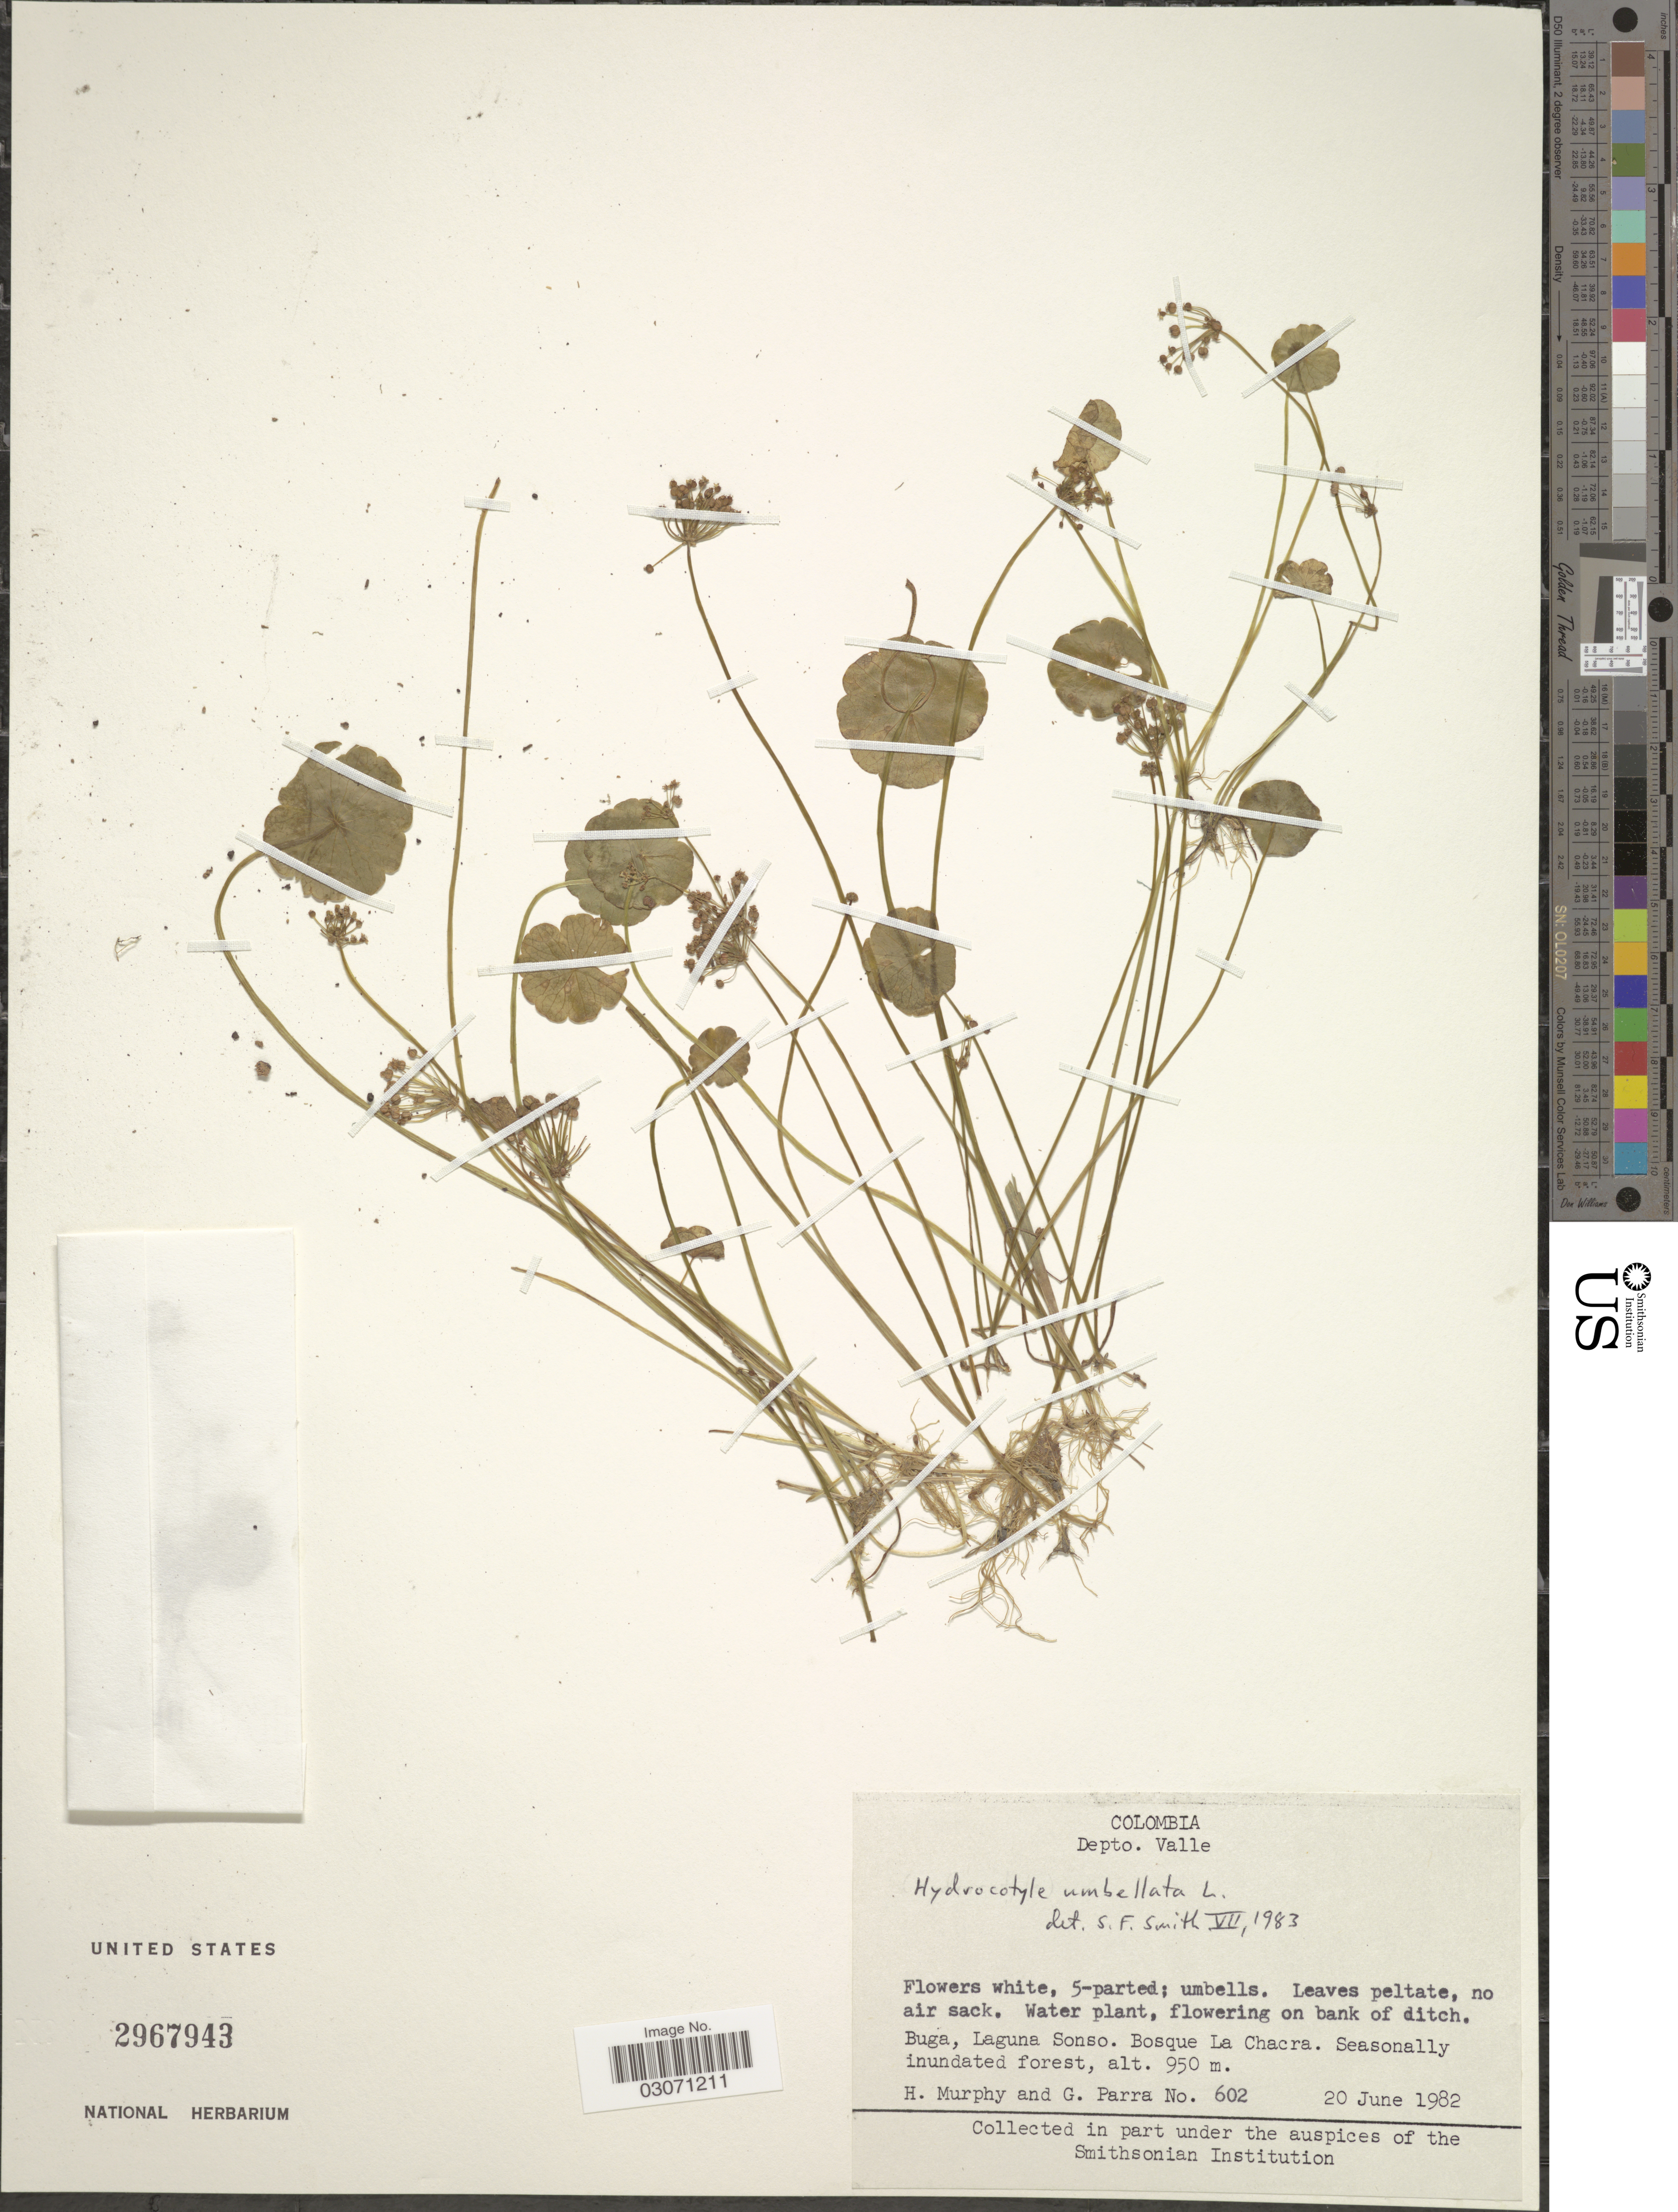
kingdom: Plantae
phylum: Tracheophyta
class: Magnoliopsida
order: Apiales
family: Araliaceae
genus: Hydrocotyle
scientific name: Hydrocotyle umbellata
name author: L.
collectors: H. Murphy & G. Parra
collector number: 602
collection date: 1982-06-20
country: Colombia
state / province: Valle del Cauca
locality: Depto. Valle. Buga, Laguna Sonso. Bosque La Chacra.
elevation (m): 950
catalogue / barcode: US 2967943